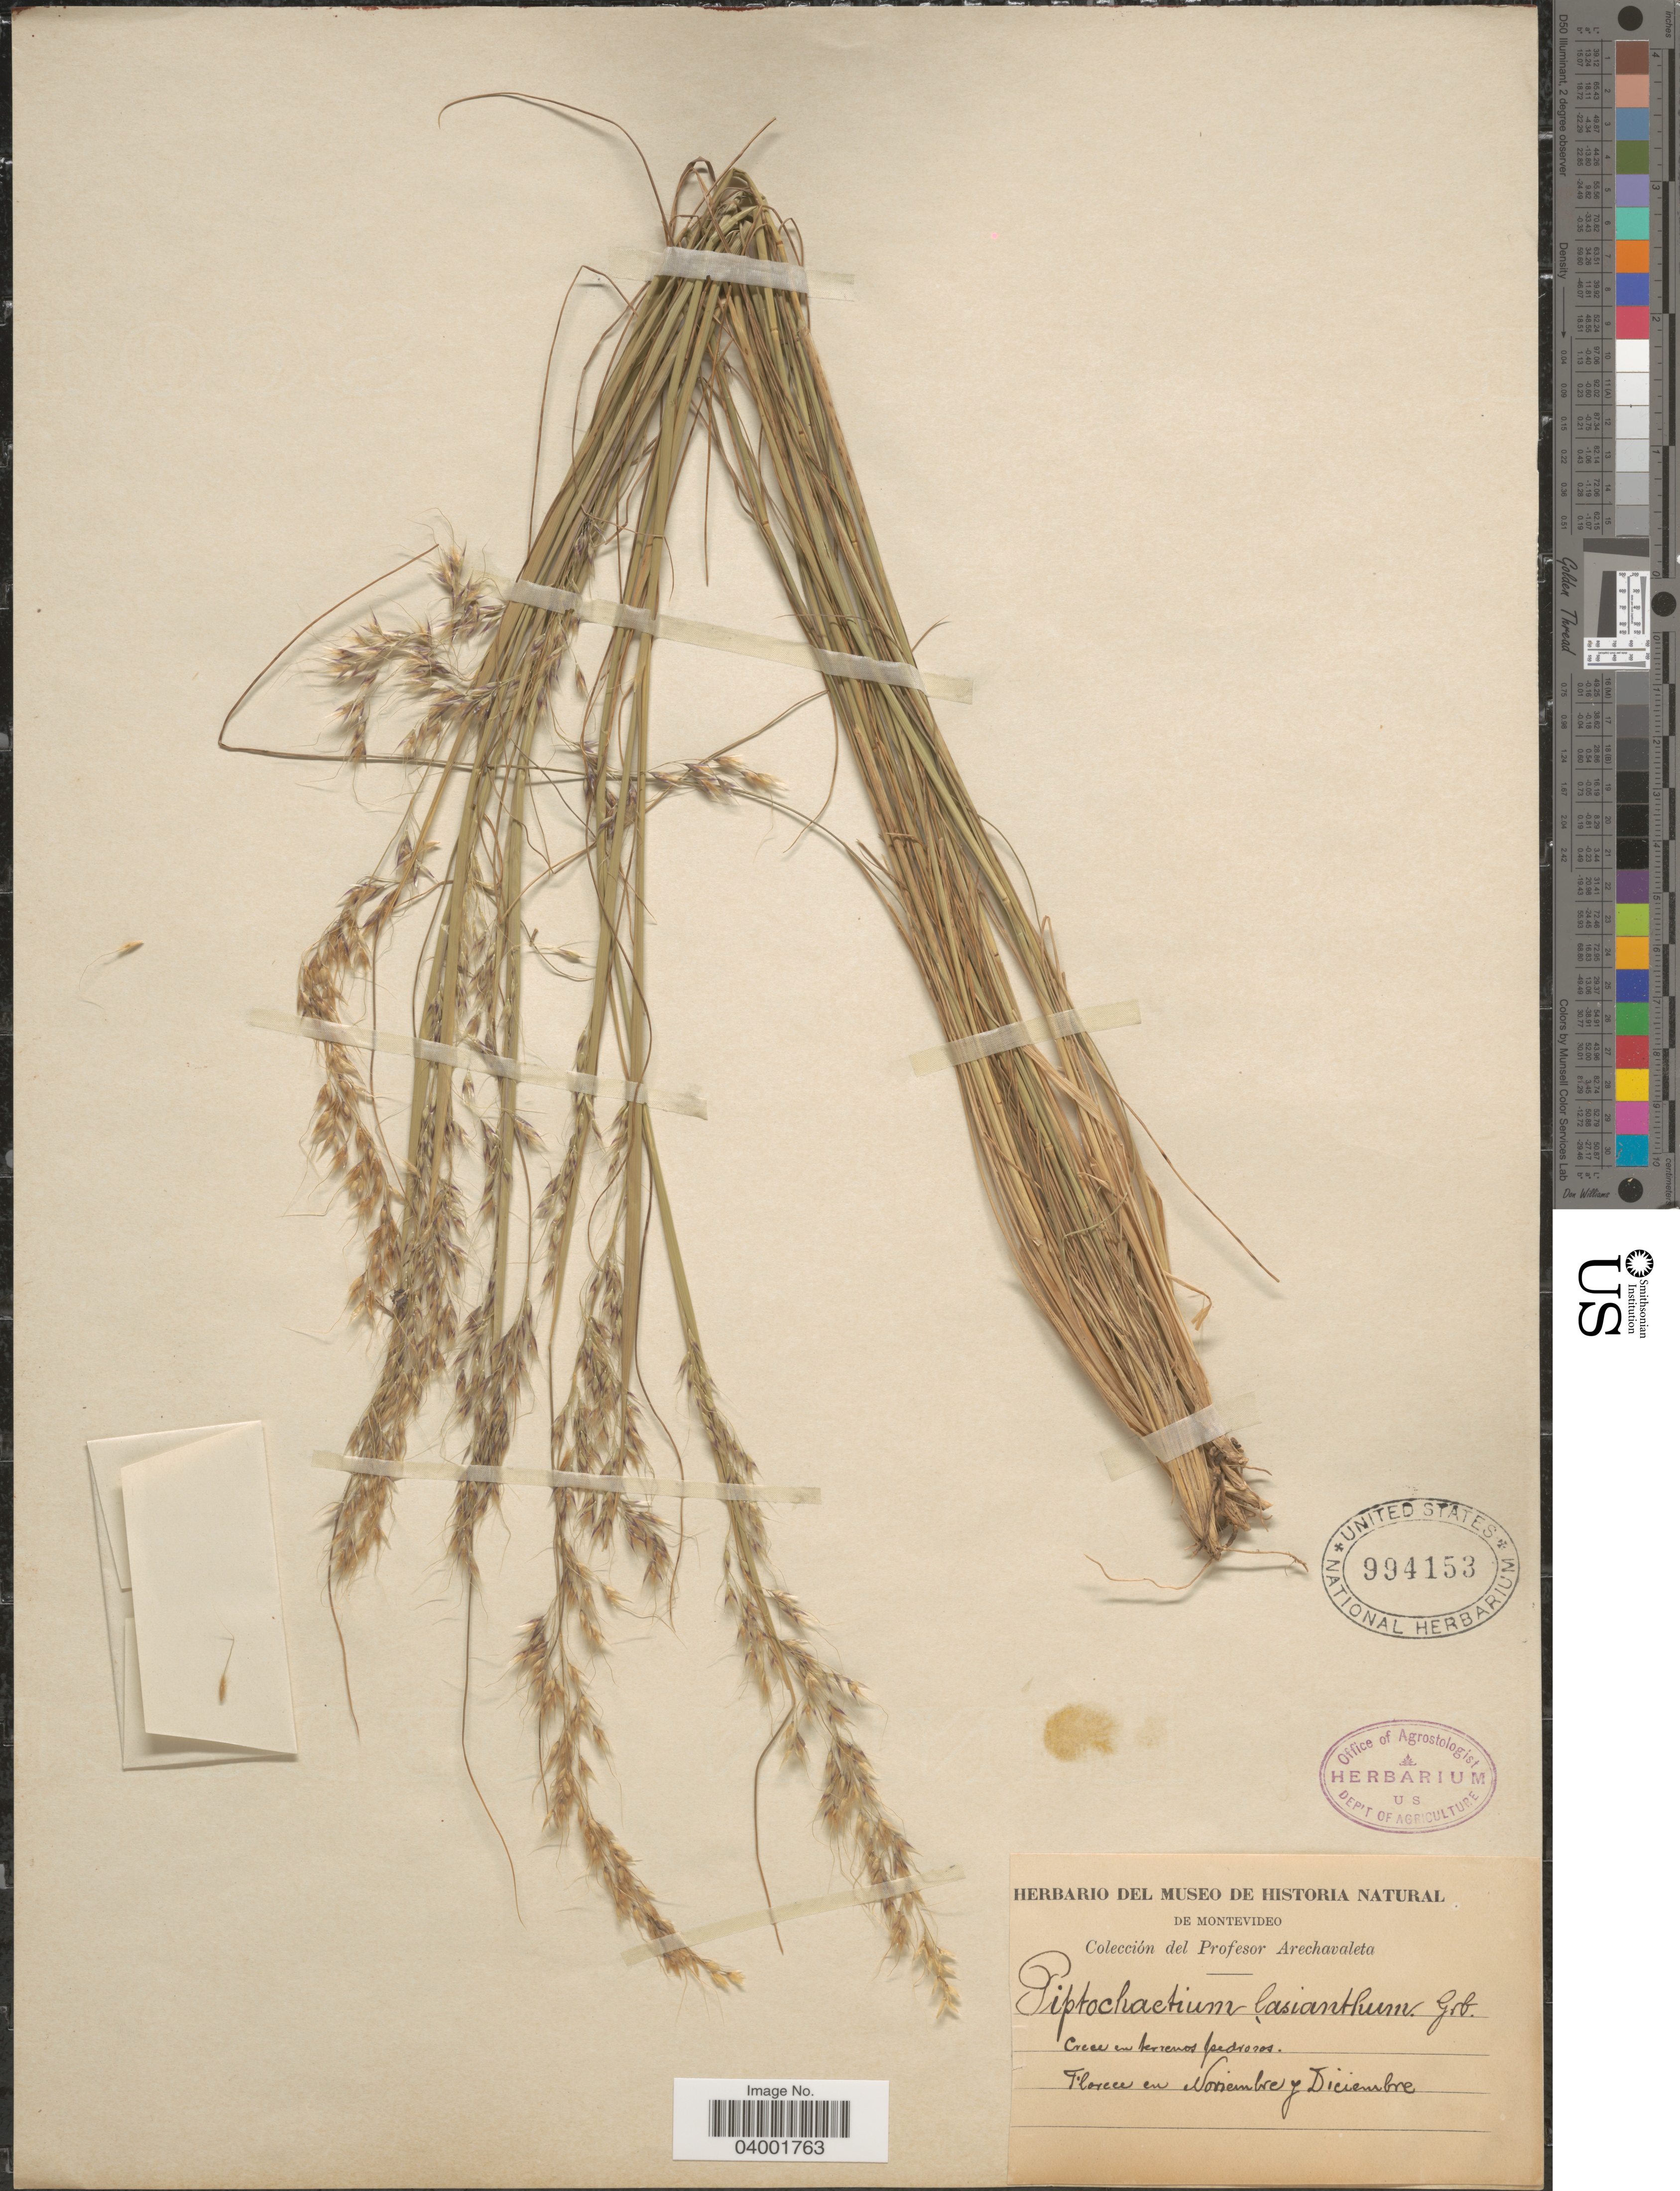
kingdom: Plantae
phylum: Tracheophyta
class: Liliopsida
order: Poales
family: Poaceae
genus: Piptochaetium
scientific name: Piptochaetium lasianthum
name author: Griseb.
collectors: Arechavaleta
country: Uruguay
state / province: Montevideo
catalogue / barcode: US 994153